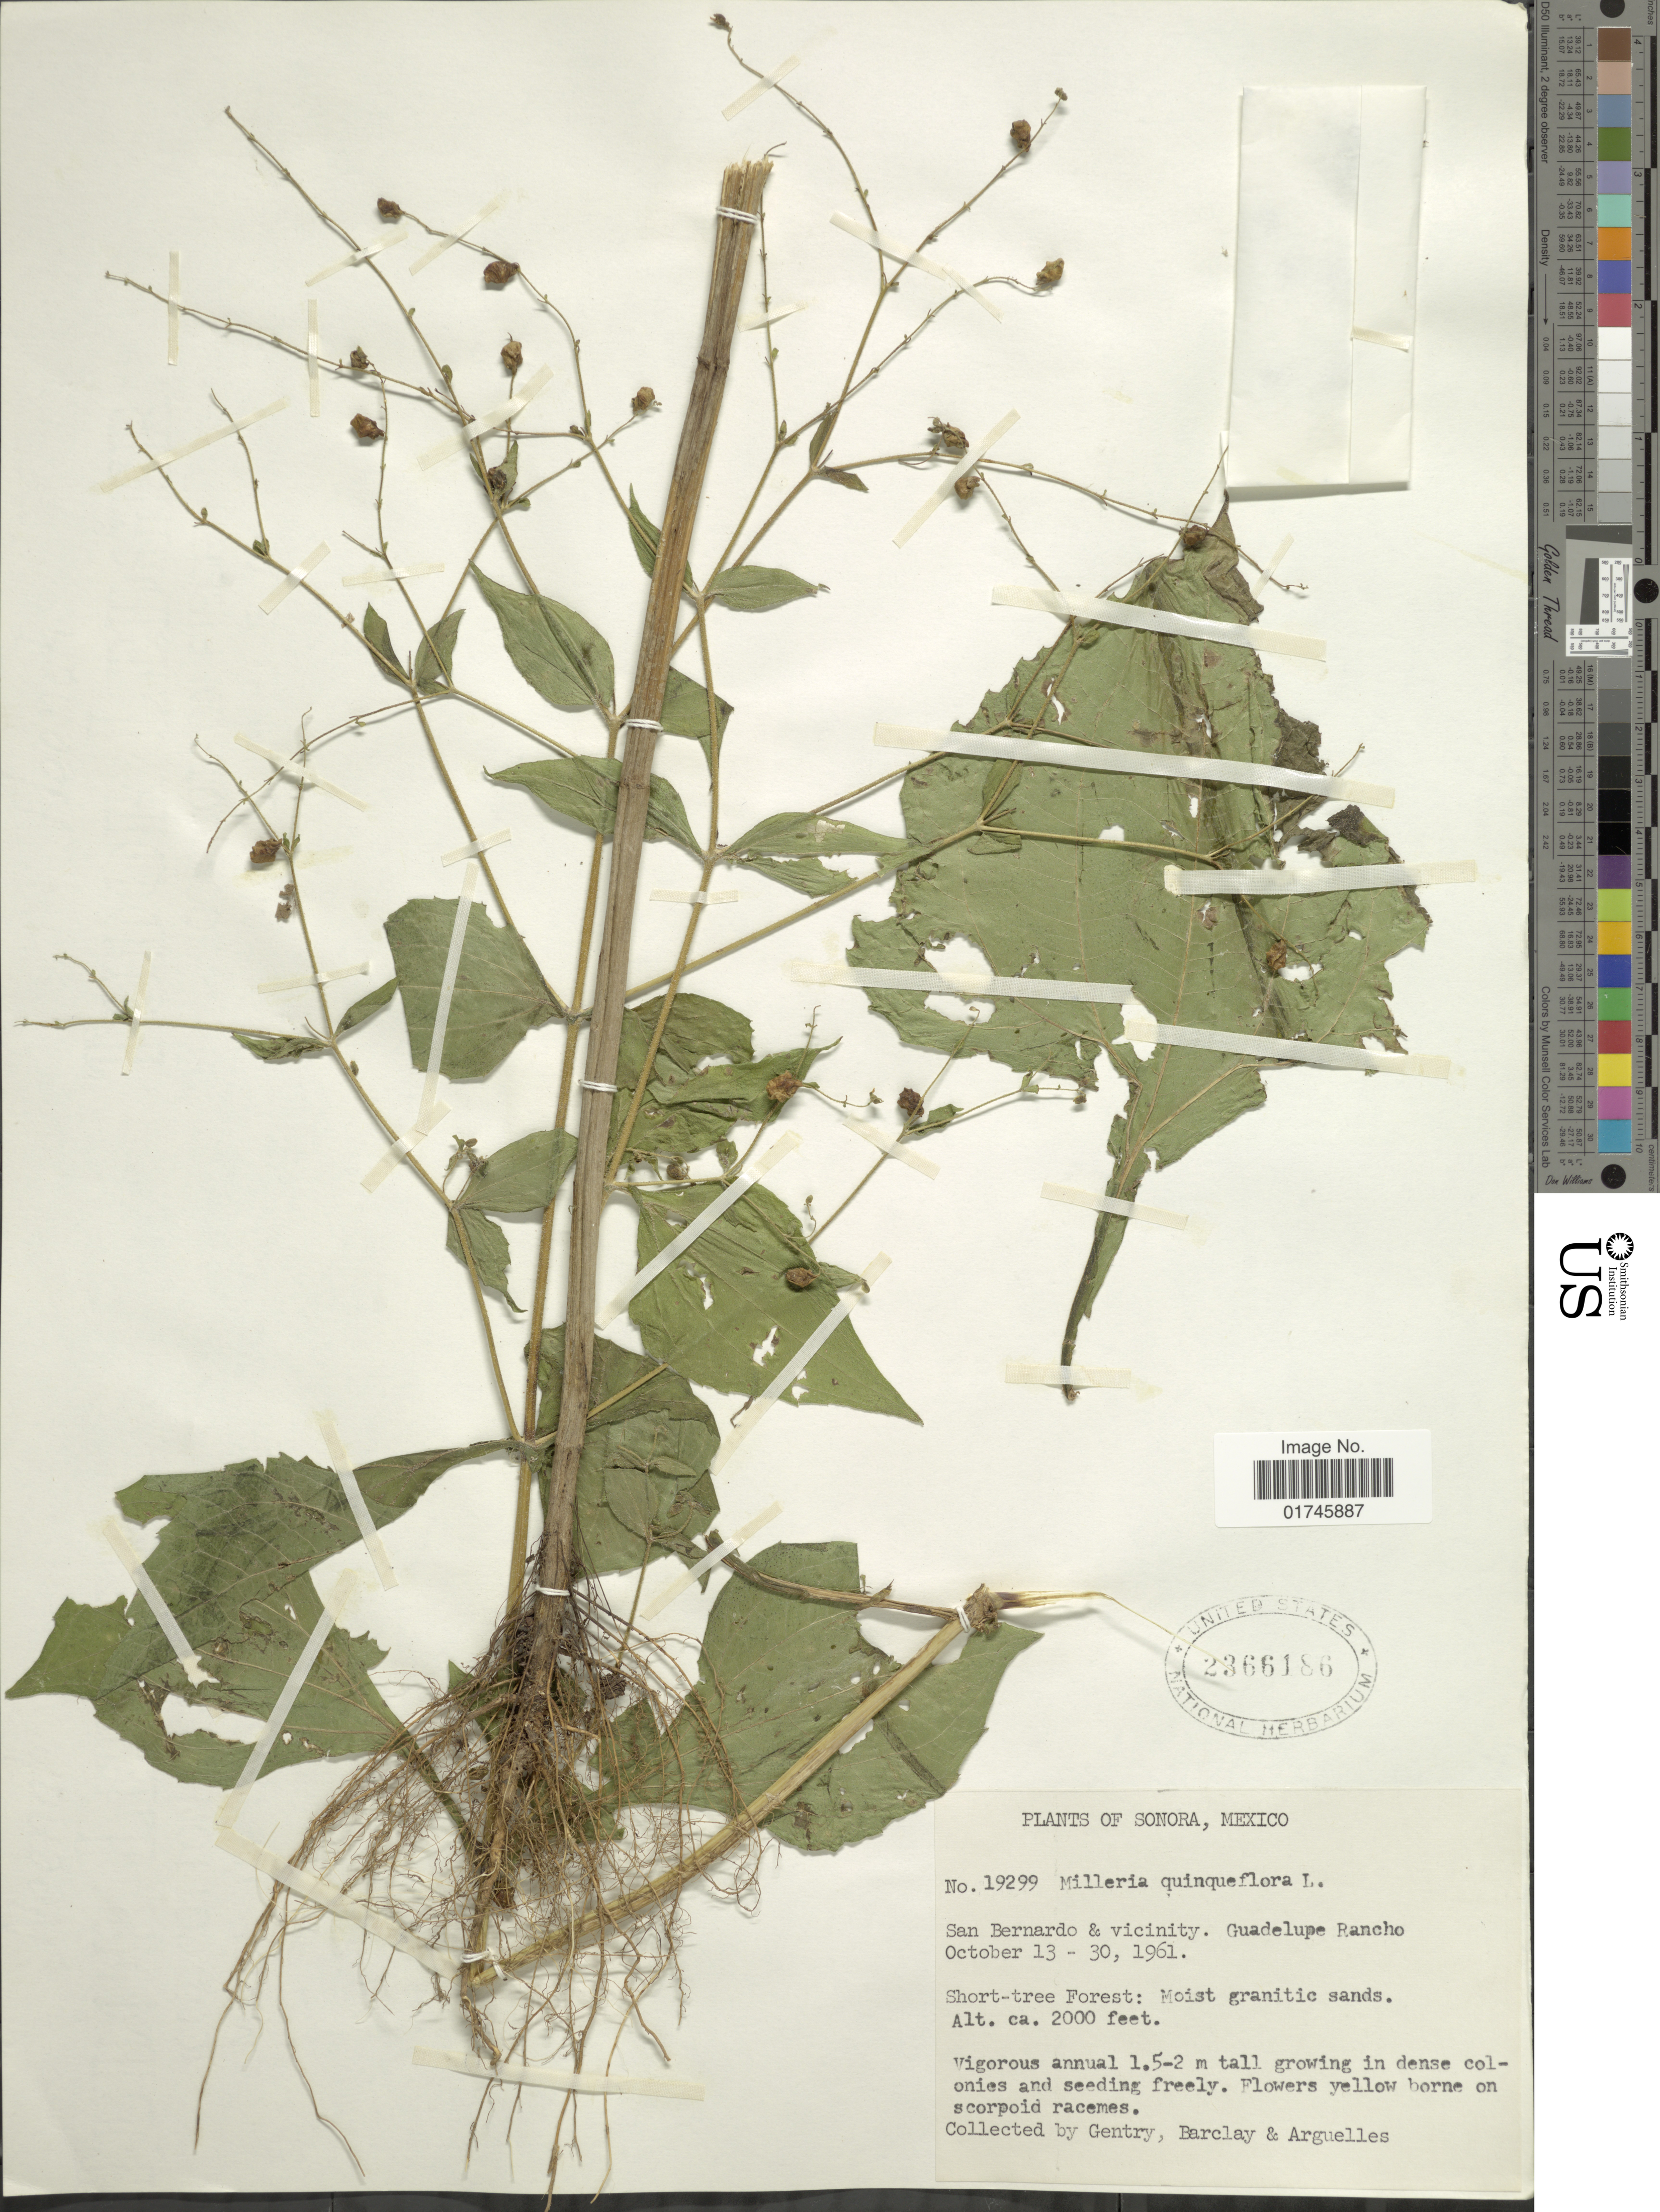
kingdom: Plantae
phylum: Tracheophyta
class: Magnoliopsida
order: Asterales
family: Asteraceae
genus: Milleria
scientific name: Milleria quinqueflora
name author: L.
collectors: Gentry, --, -- Barclay & Arguelles, --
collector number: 19299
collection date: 1961-10-13/1961-10-30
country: Mexico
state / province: Sonora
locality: Sonora, Mexico, San Bernardo & vicinity. Guadelupe Rancho.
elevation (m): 610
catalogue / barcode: US 2366186